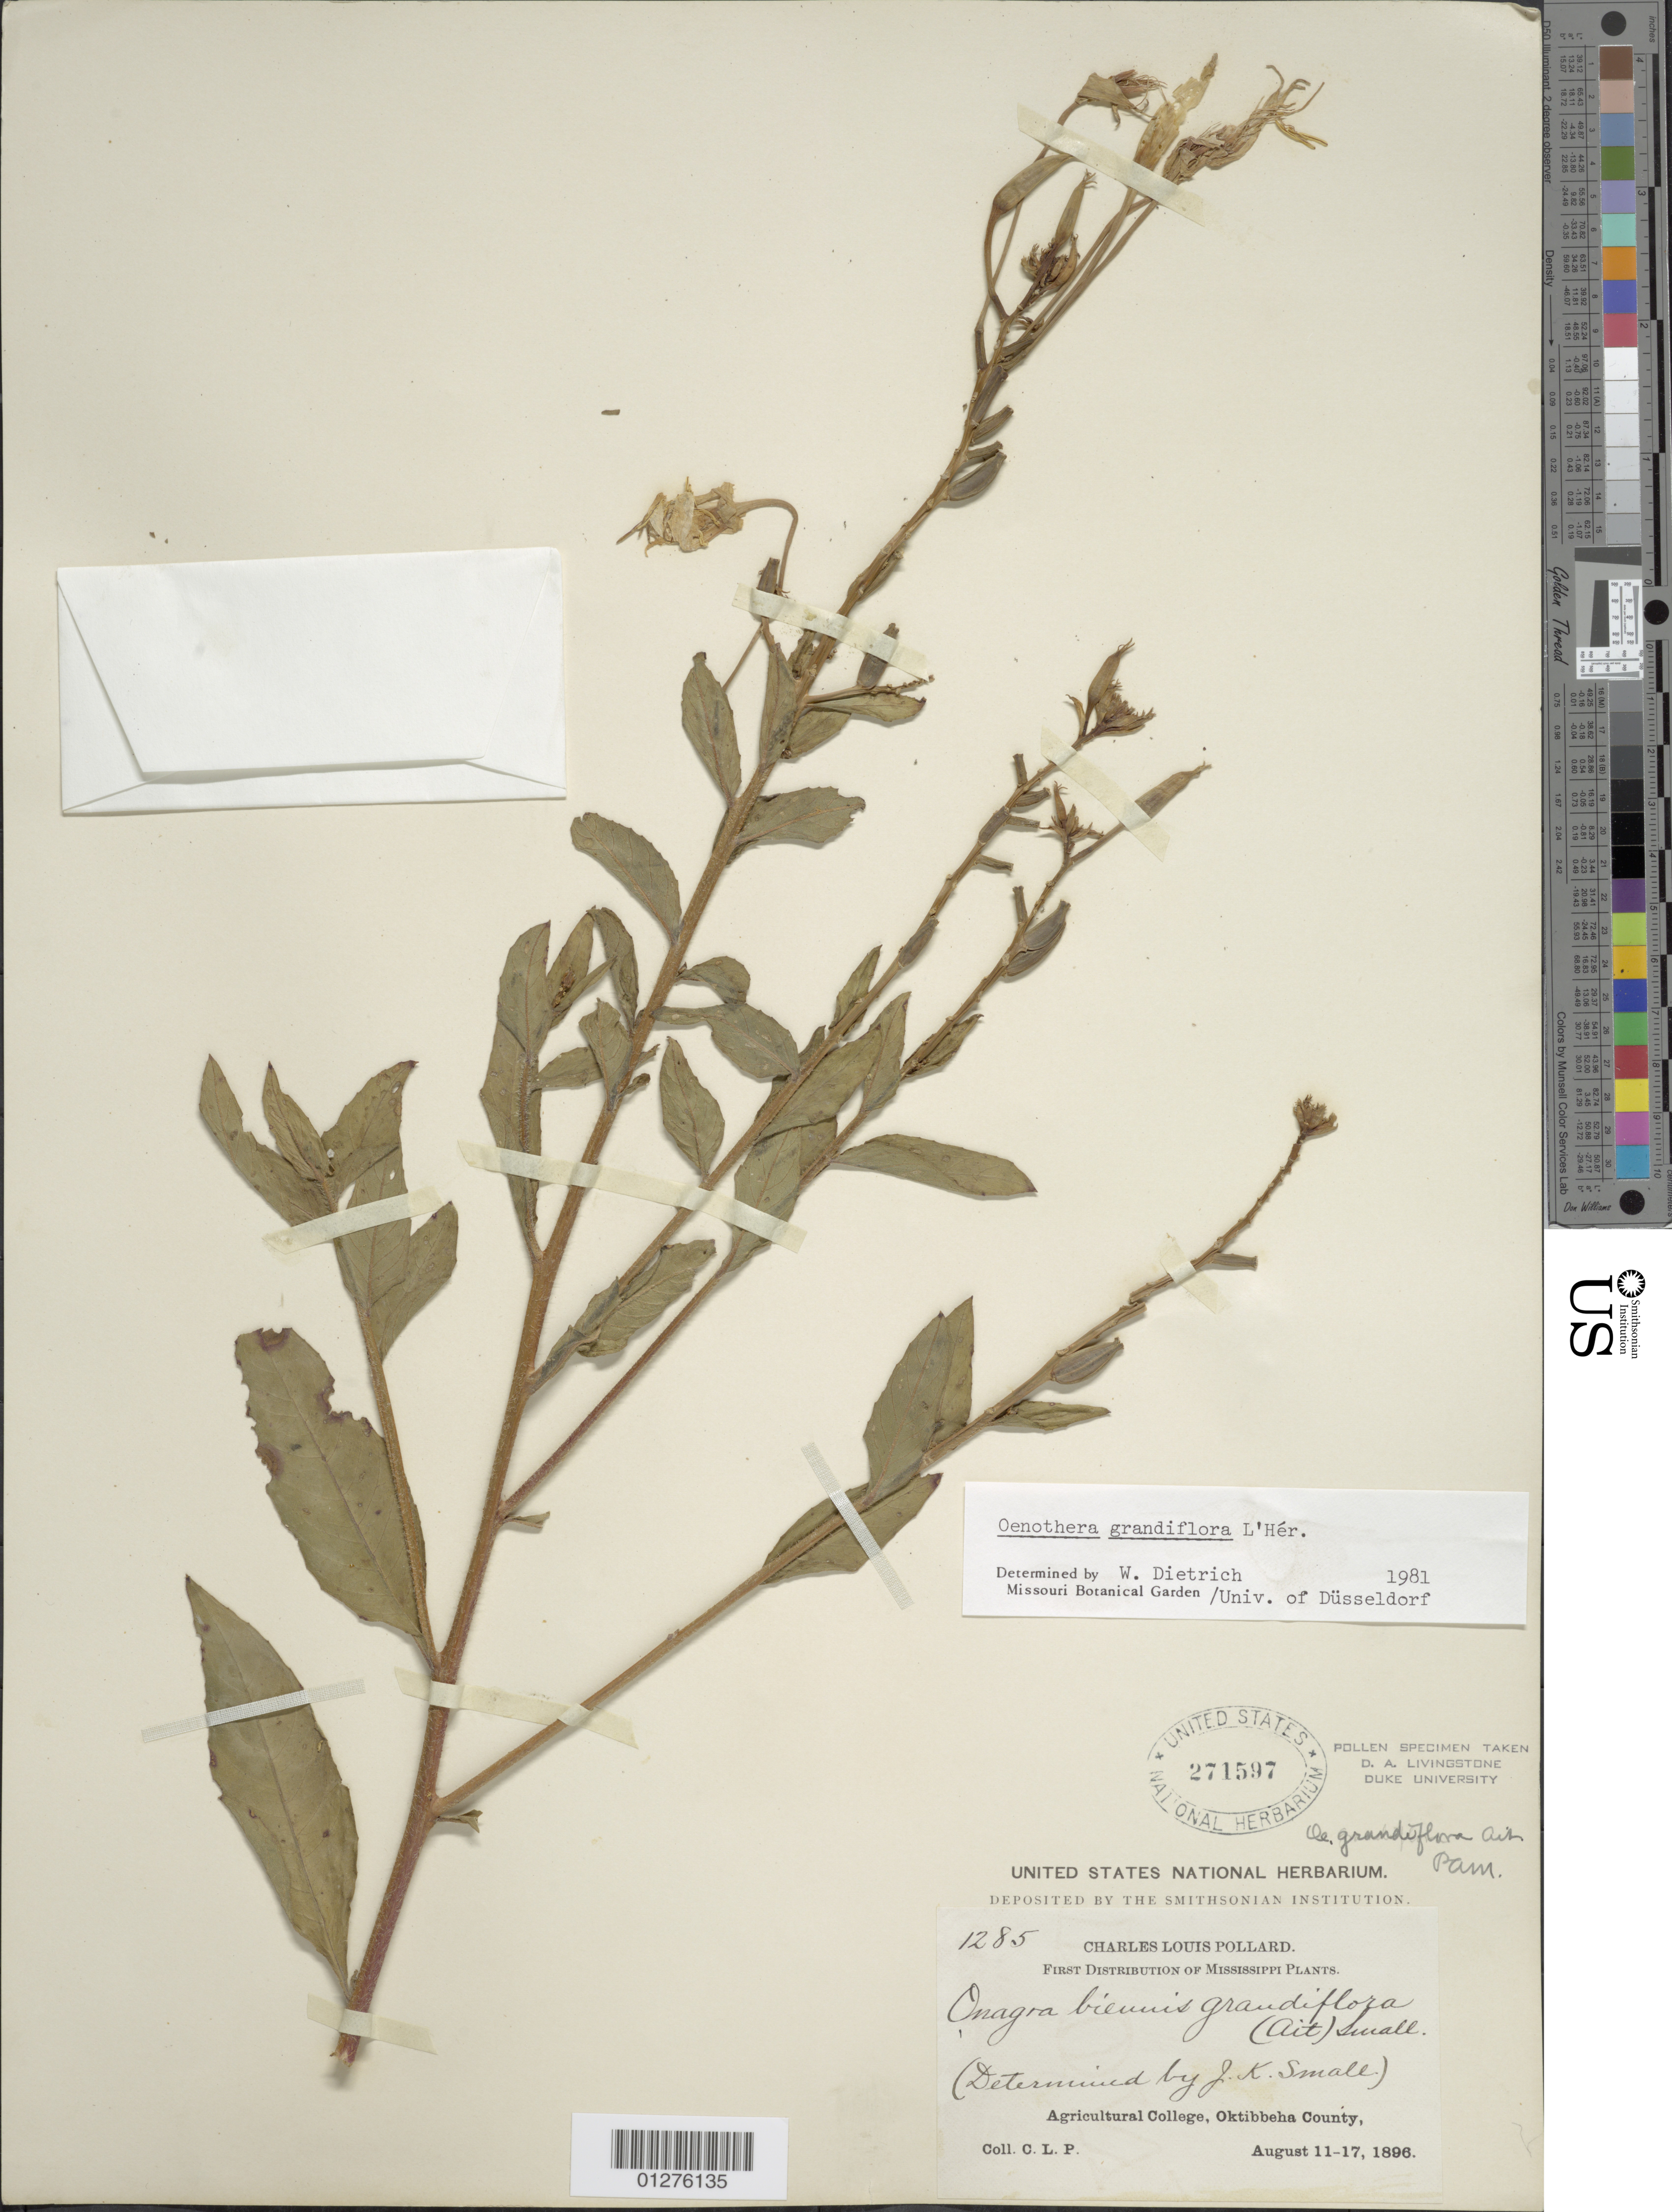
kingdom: Plantae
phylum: Tracheophyta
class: Magnoliopsida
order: Myrtales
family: Onagraceae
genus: Oenothera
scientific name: Oenothera grandiflora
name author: L'Hér.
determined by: Dietrich, W.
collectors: C. L. Pollard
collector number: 1285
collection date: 1896-08-11/1896-08-17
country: United States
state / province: Mississippi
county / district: Oktibbeha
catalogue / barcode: US 271597